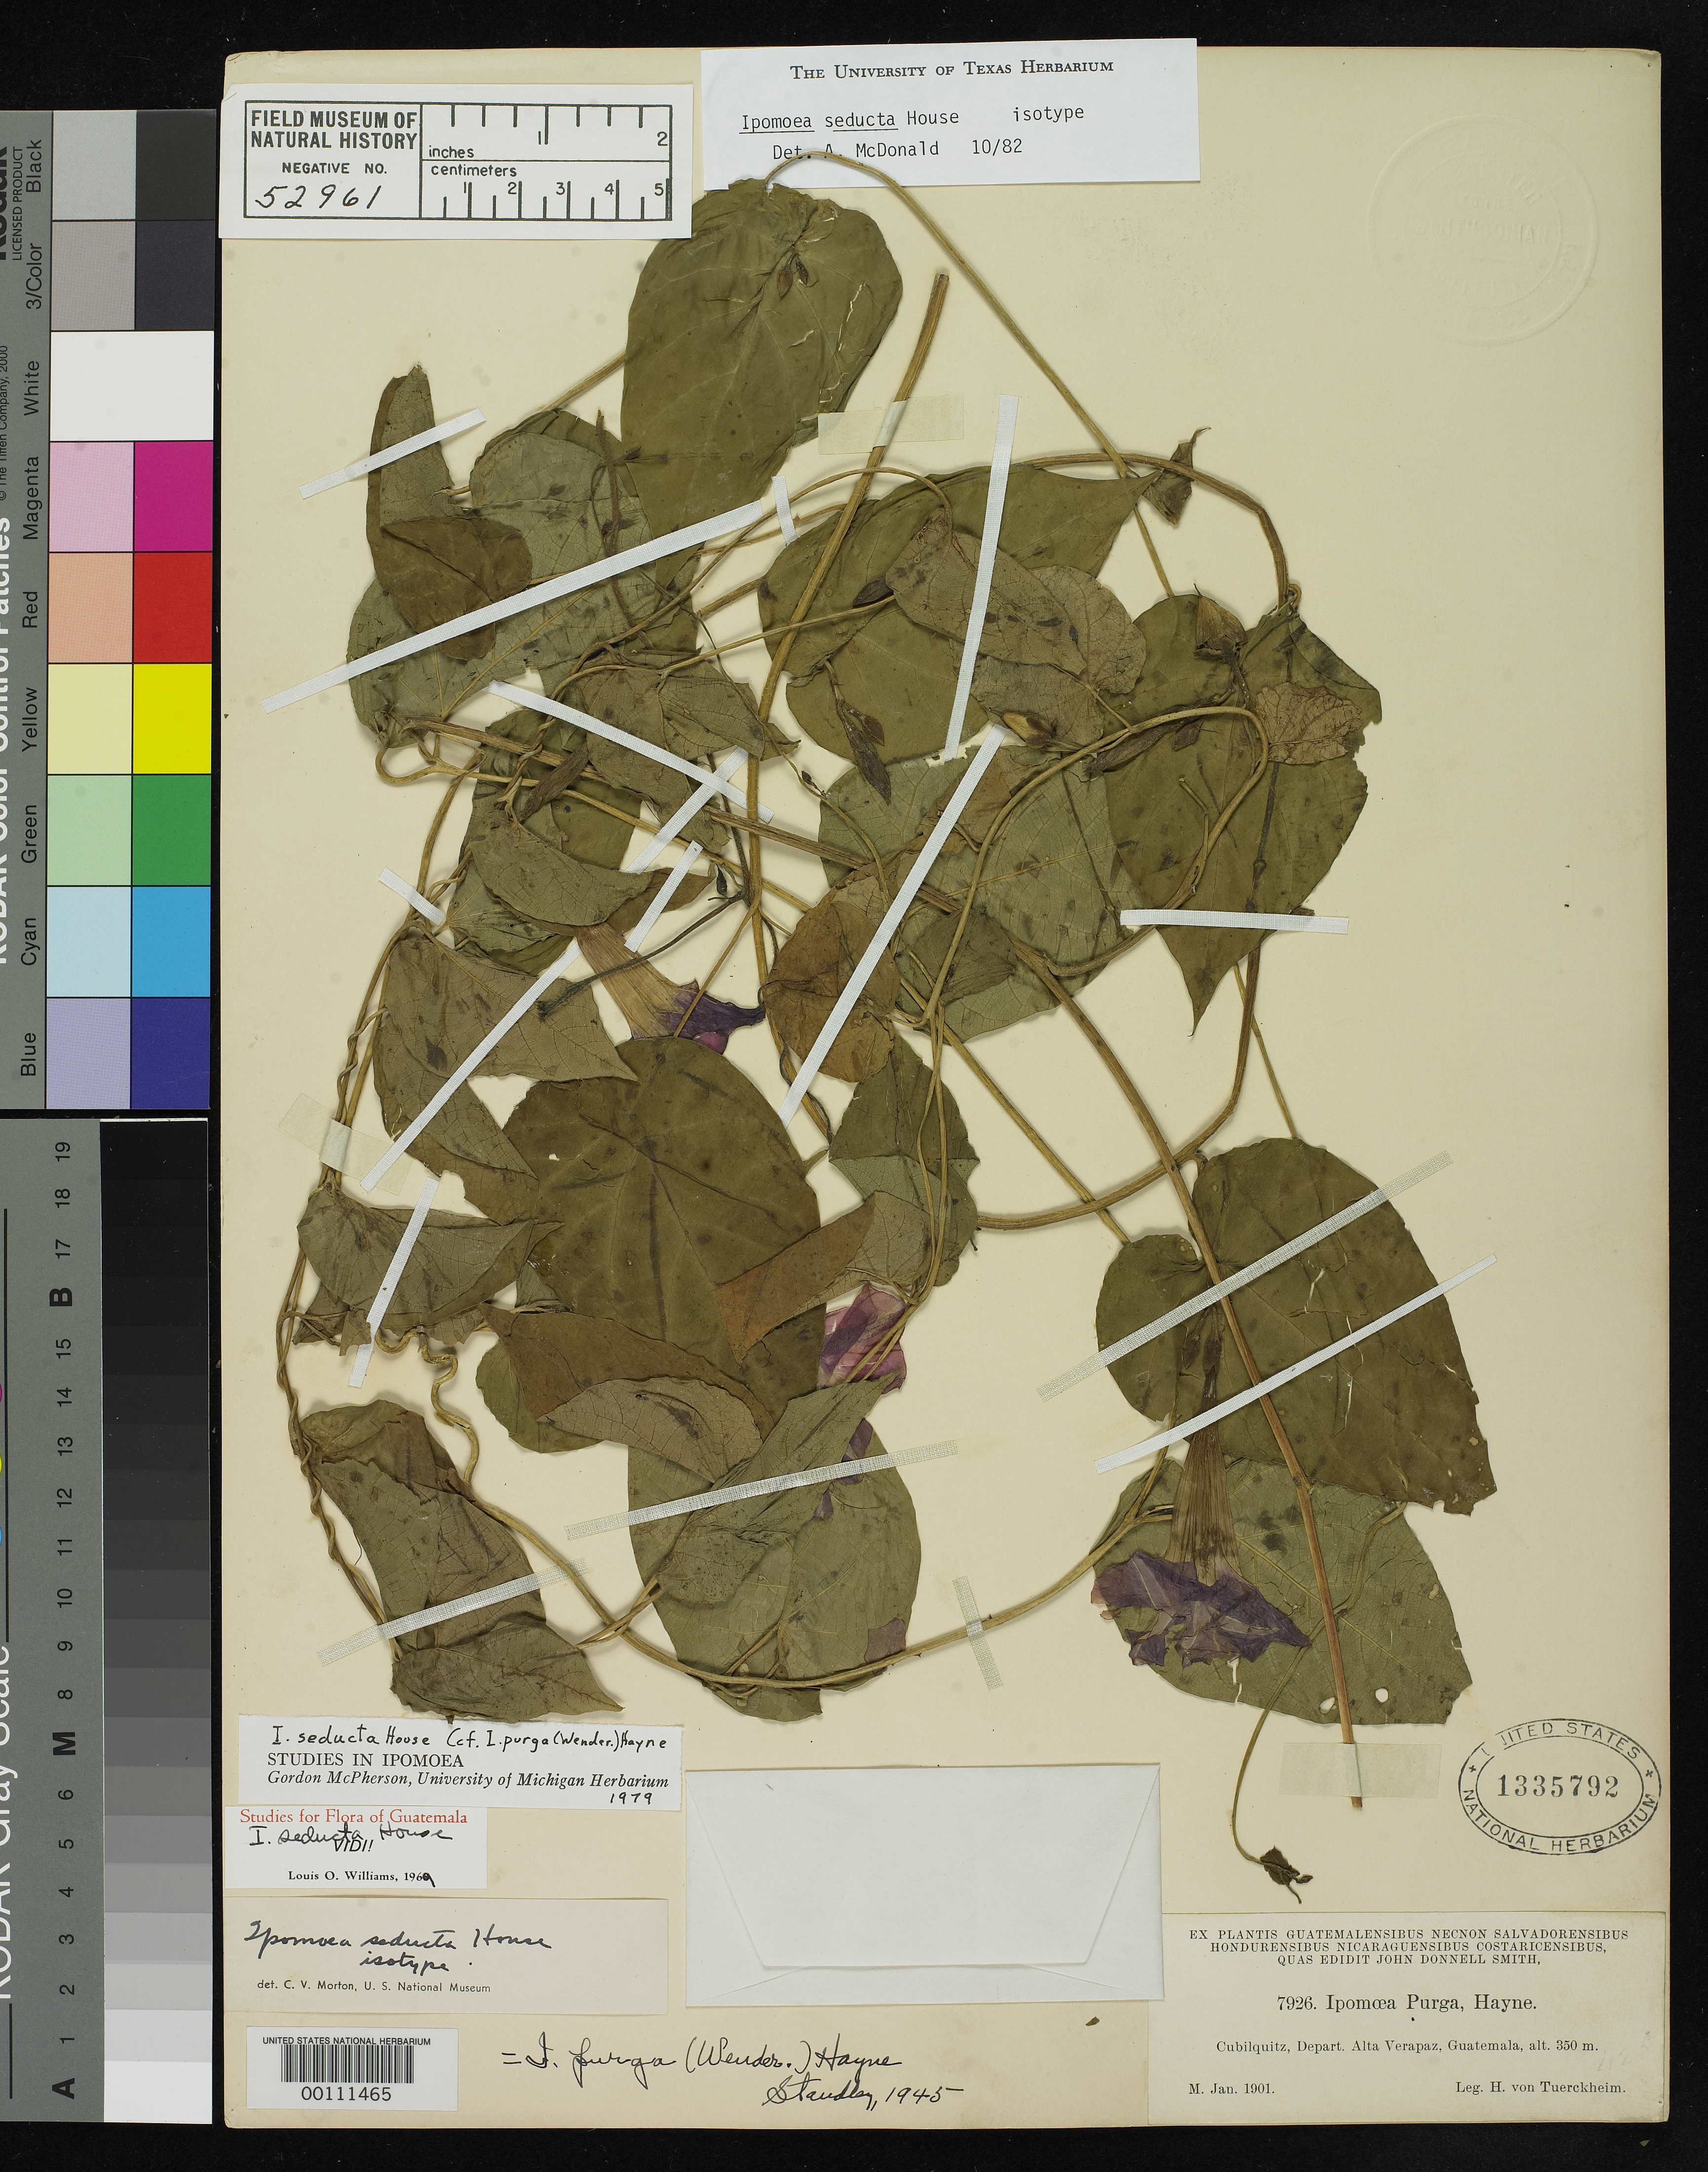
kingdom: Plantae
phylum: Tracheophyta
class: Magnoliopsida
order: Solanales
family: Convolvulaceae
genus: Ipomoea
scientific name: Ipomoea seducta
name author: House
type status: Isotype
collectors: H. von Türckheim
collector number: J.D.S. 7926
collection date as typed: Jan 1901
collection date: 1901-01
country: Guatemala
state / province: Alta Verapaz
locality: Cubilquitz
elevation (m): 350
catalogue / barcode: US 1335792